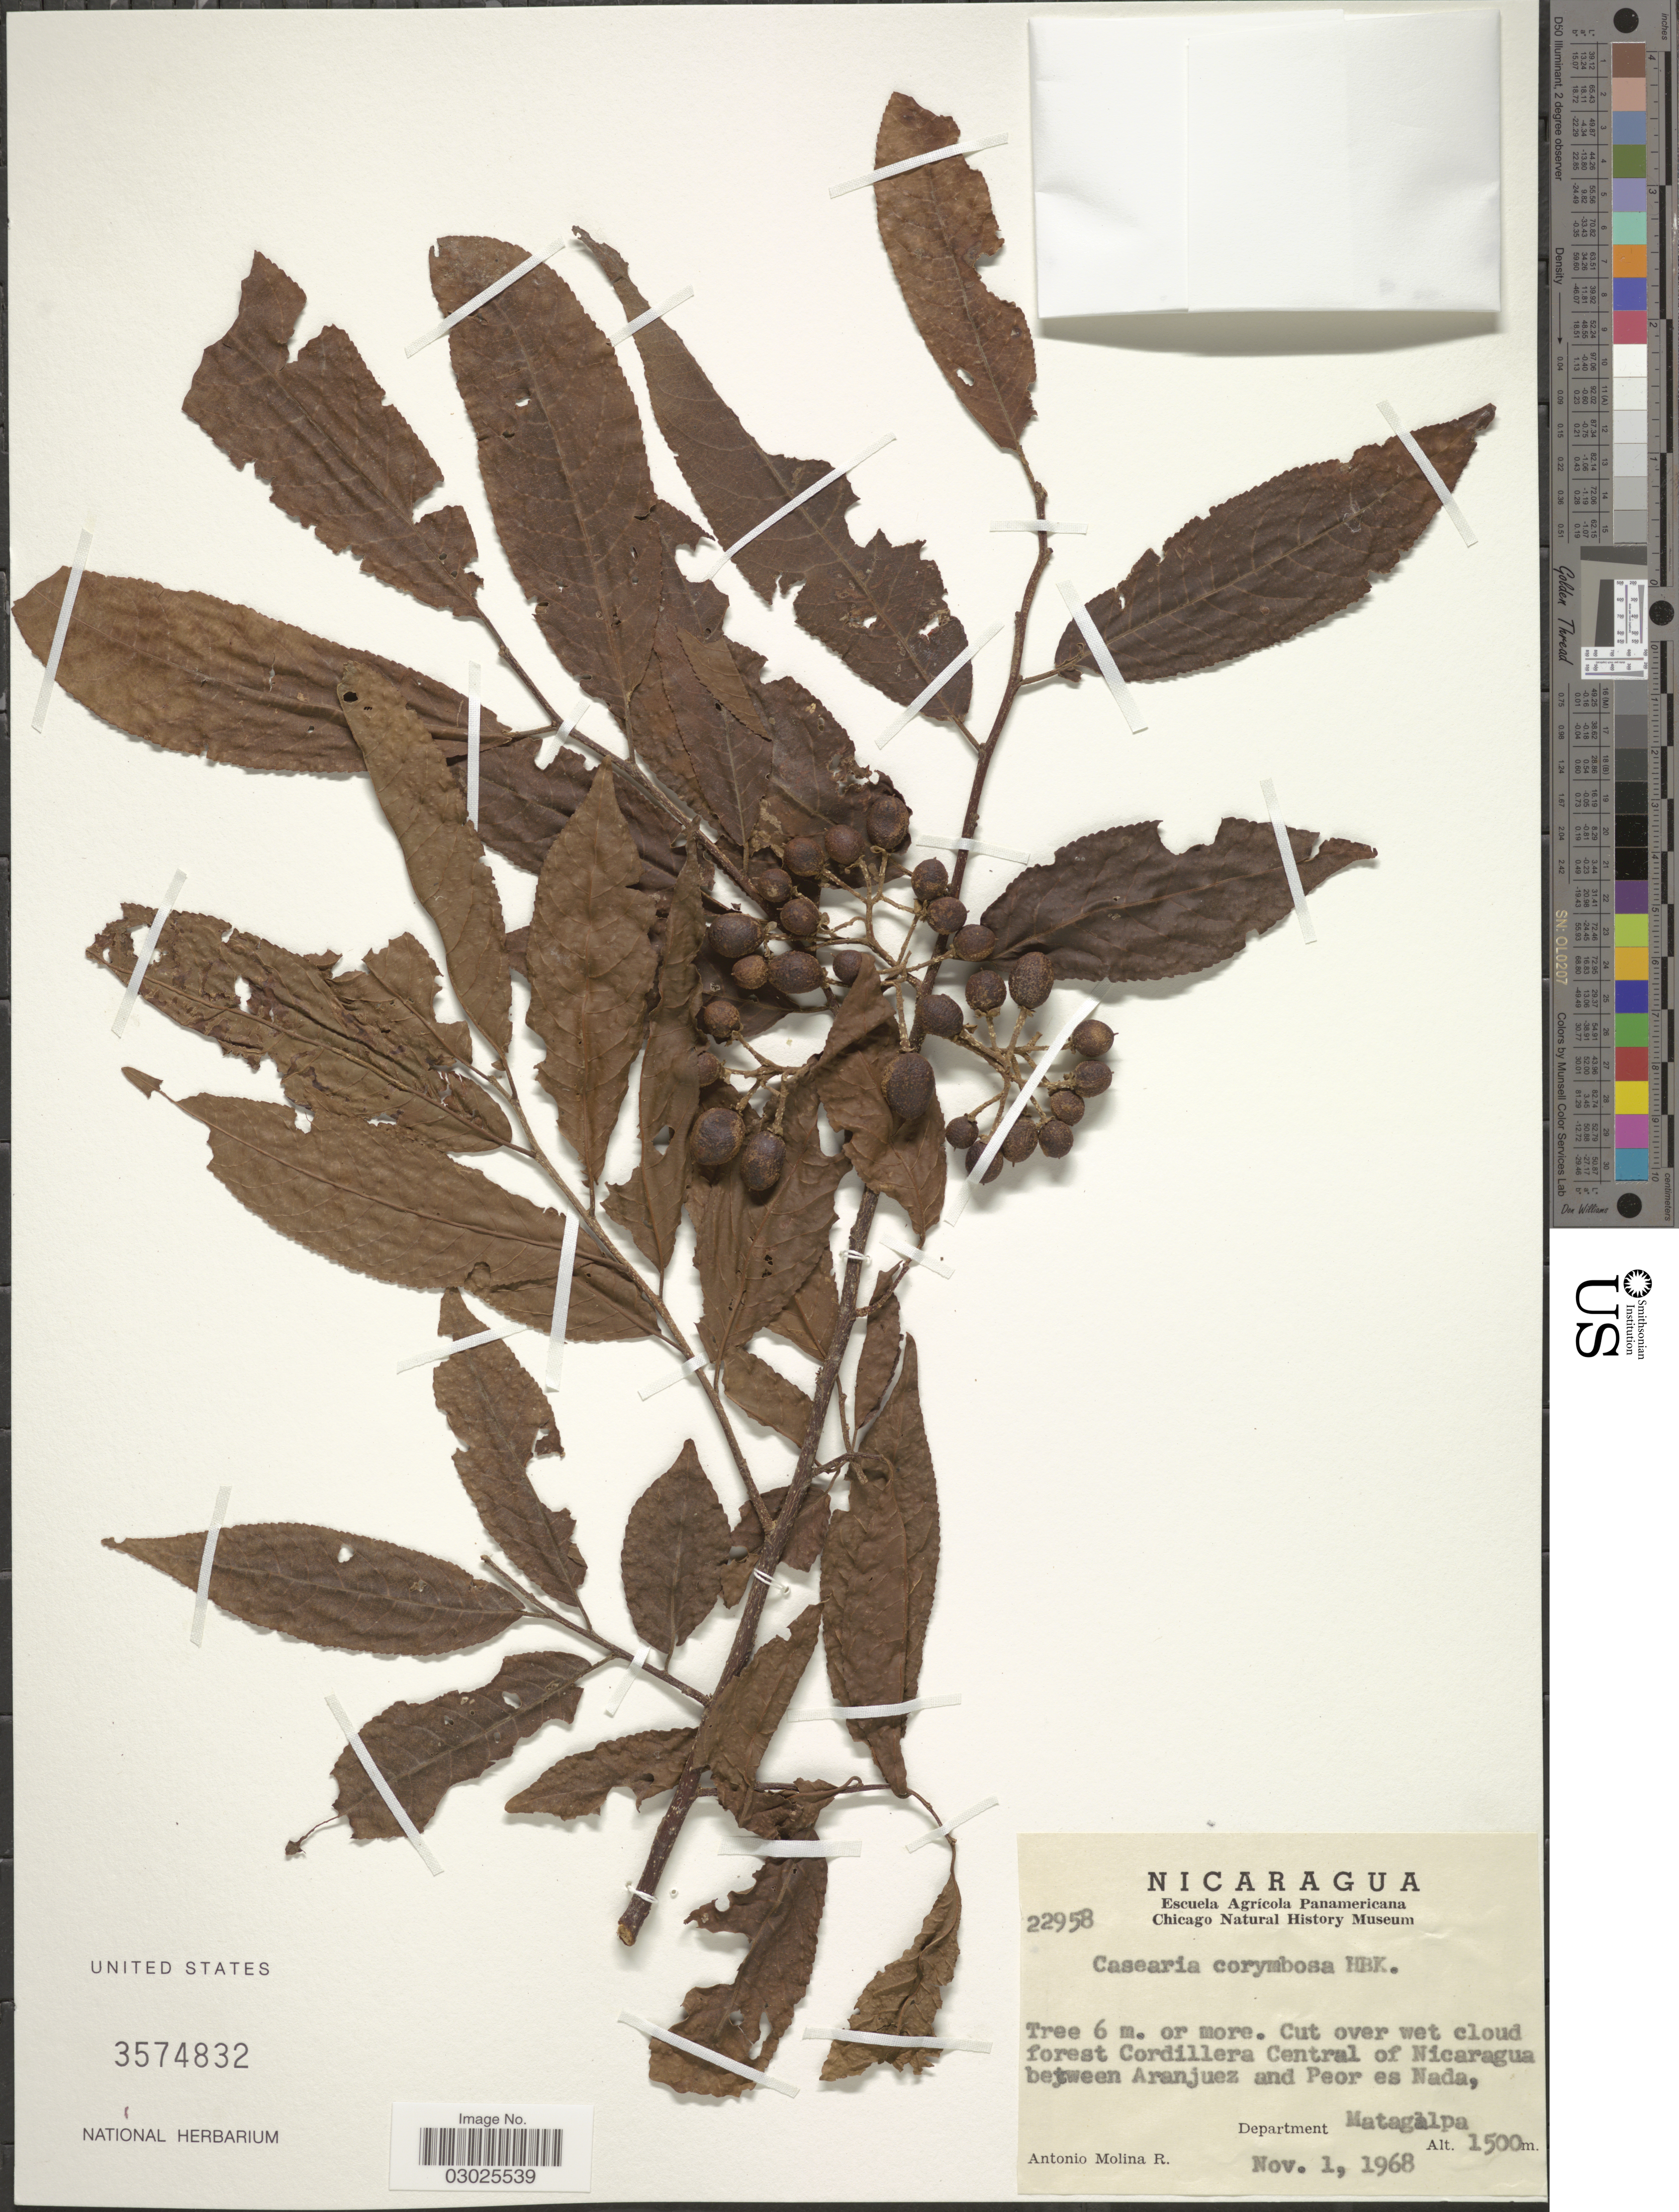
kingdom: Plantae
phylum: Tracheophyta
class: Magnoliopsida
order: Malpighiales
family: Salicaceae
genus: Casearia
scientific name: Casearia corymbosa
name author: Kunth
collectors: A. Molina R.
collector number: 22958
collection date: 1968-11-01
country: Nicaragua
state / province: Matagalpa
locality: Cut over wet cloud forest Cordillera Central of Nicaragua between Aranjuez and Peor es Nada, Department Matagalpa.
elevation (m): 1500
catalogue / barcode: US 3574832